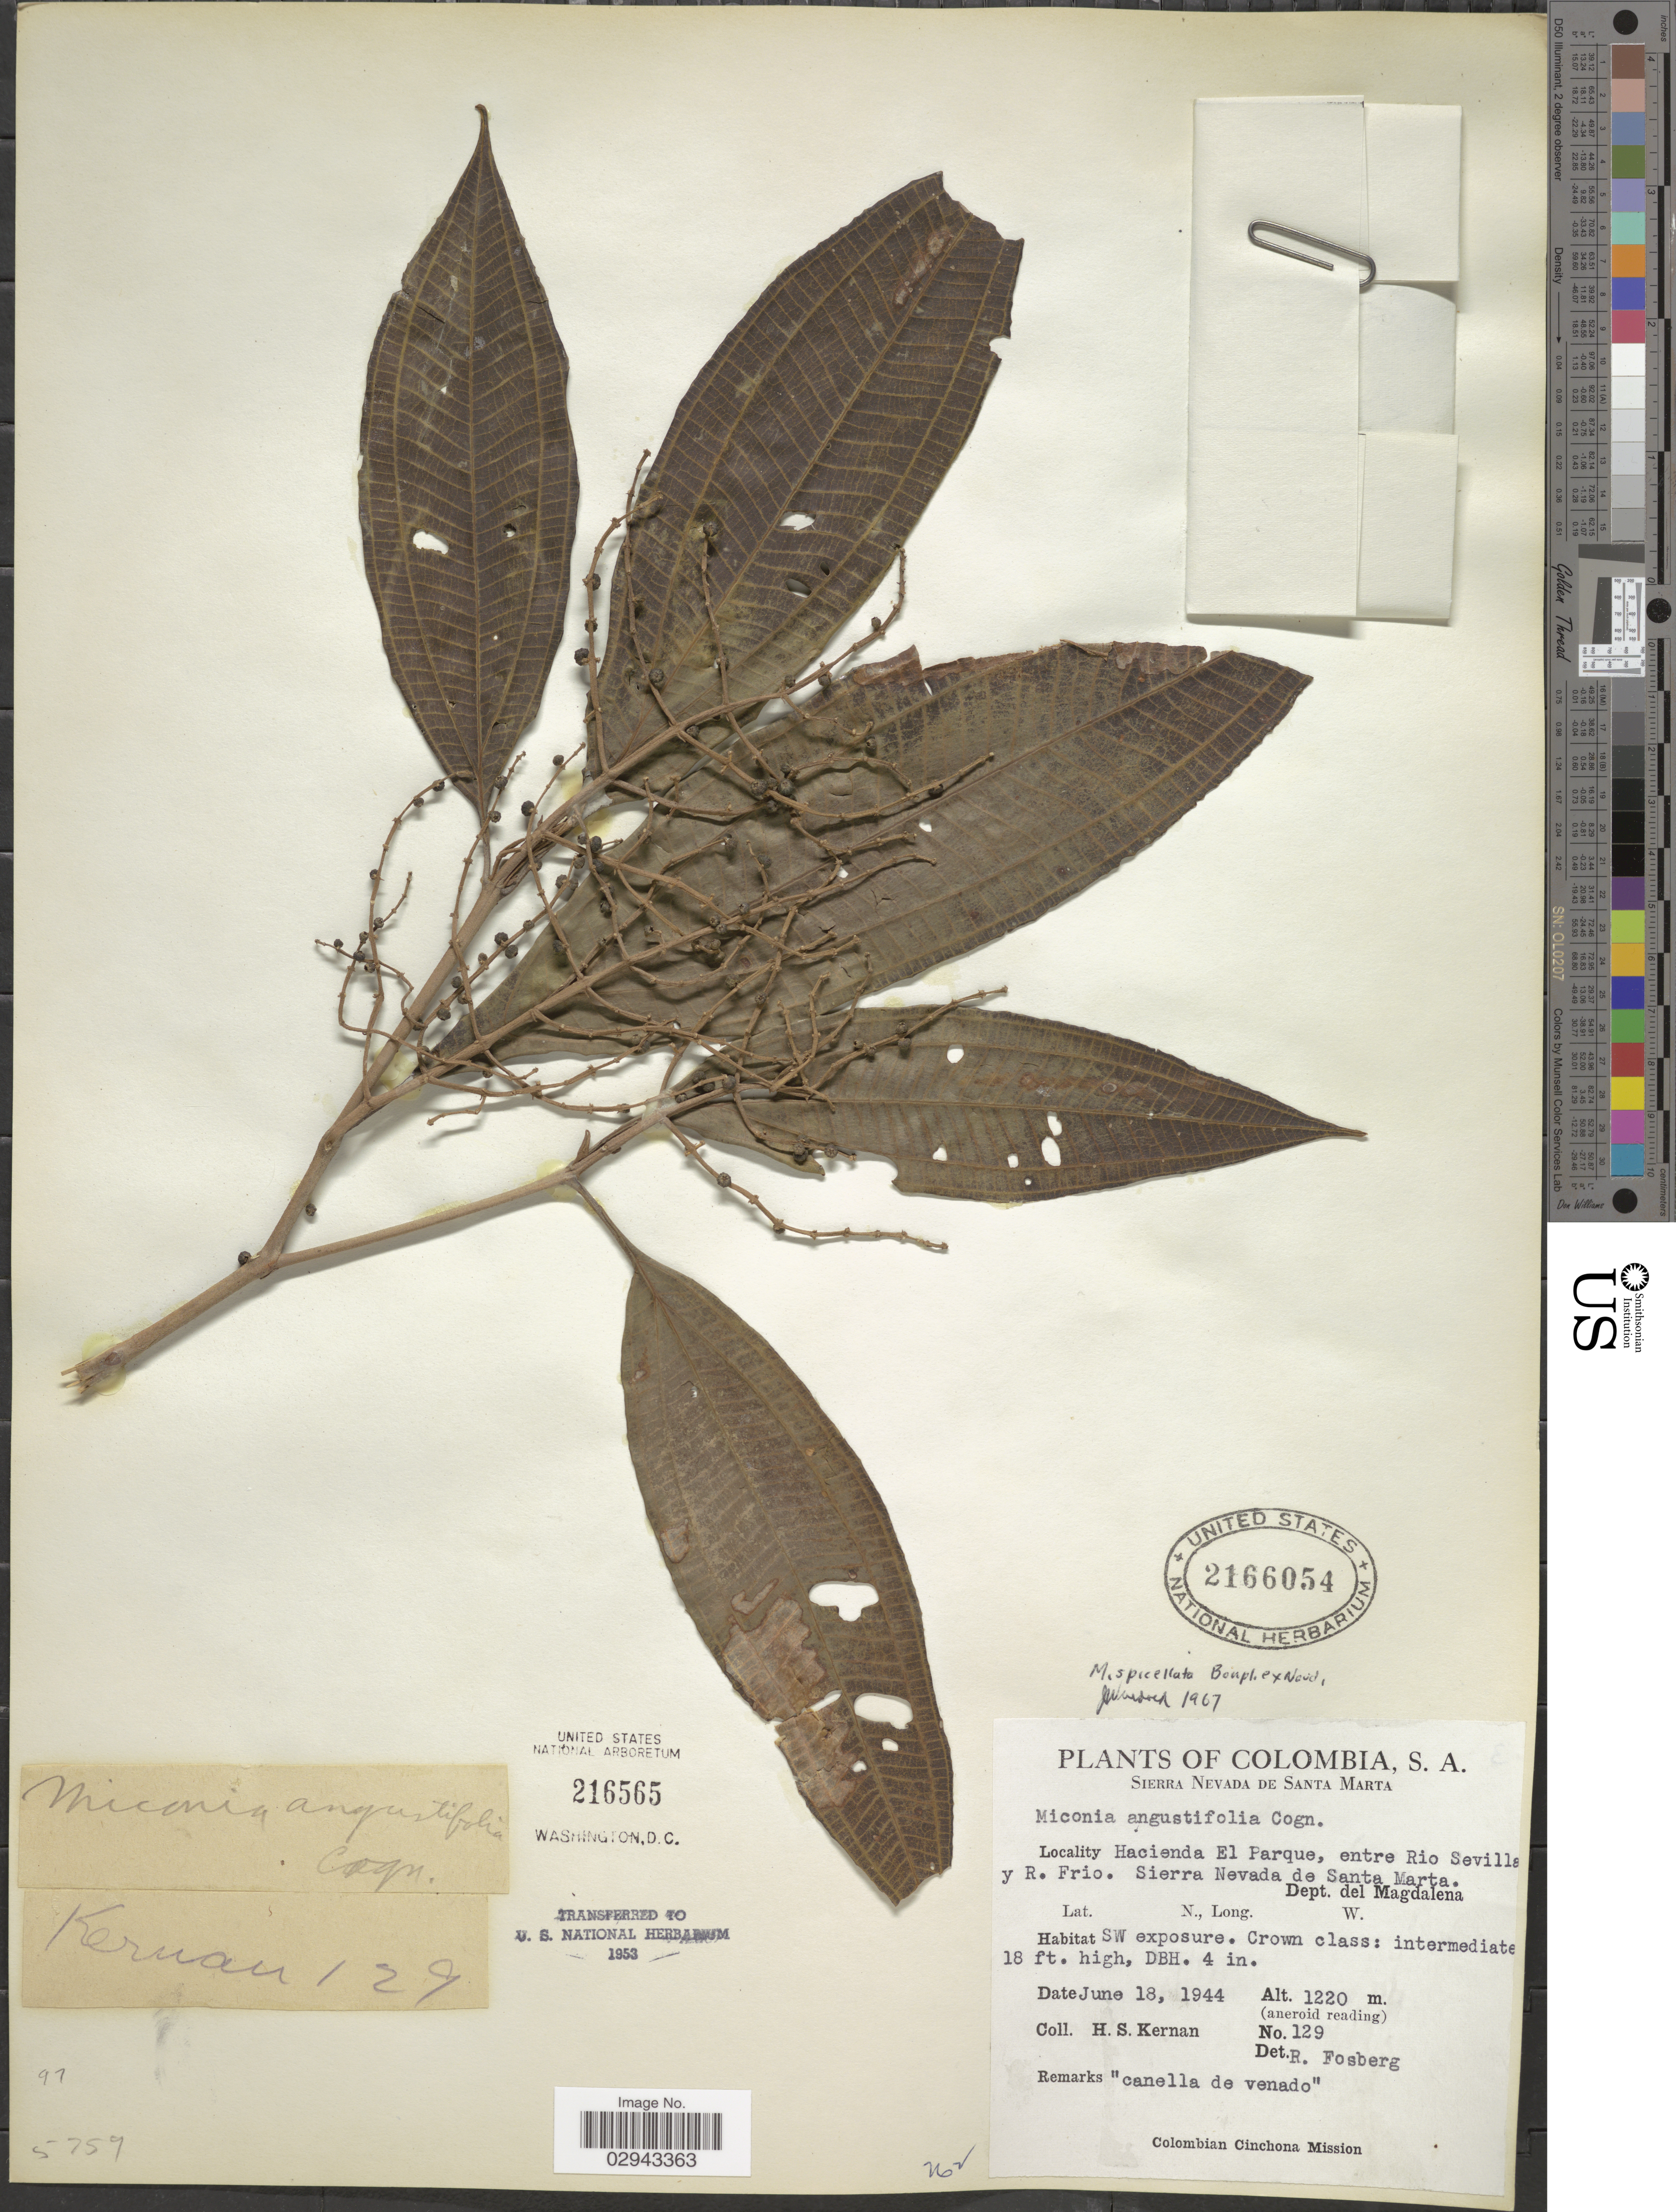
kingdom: Plantae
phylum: Tracheophyta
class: Magnoliopsida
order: Myrtales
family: Melastomataceae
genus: Miconia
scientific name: Miconia spicellata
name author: Bonpl. ex Naudin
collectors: H. Kernan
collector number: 129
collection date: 1944-06-18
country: Colombia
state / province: Magdalena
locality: Sierra Nevada de Santa Marta. Hacienda El Parque, entre Rio Sevilla y R. Frio. Sierra Nevada de Santa Marta. Dept. del Magdalena. SW exposure.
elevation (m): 1220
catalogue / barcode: US 2166054